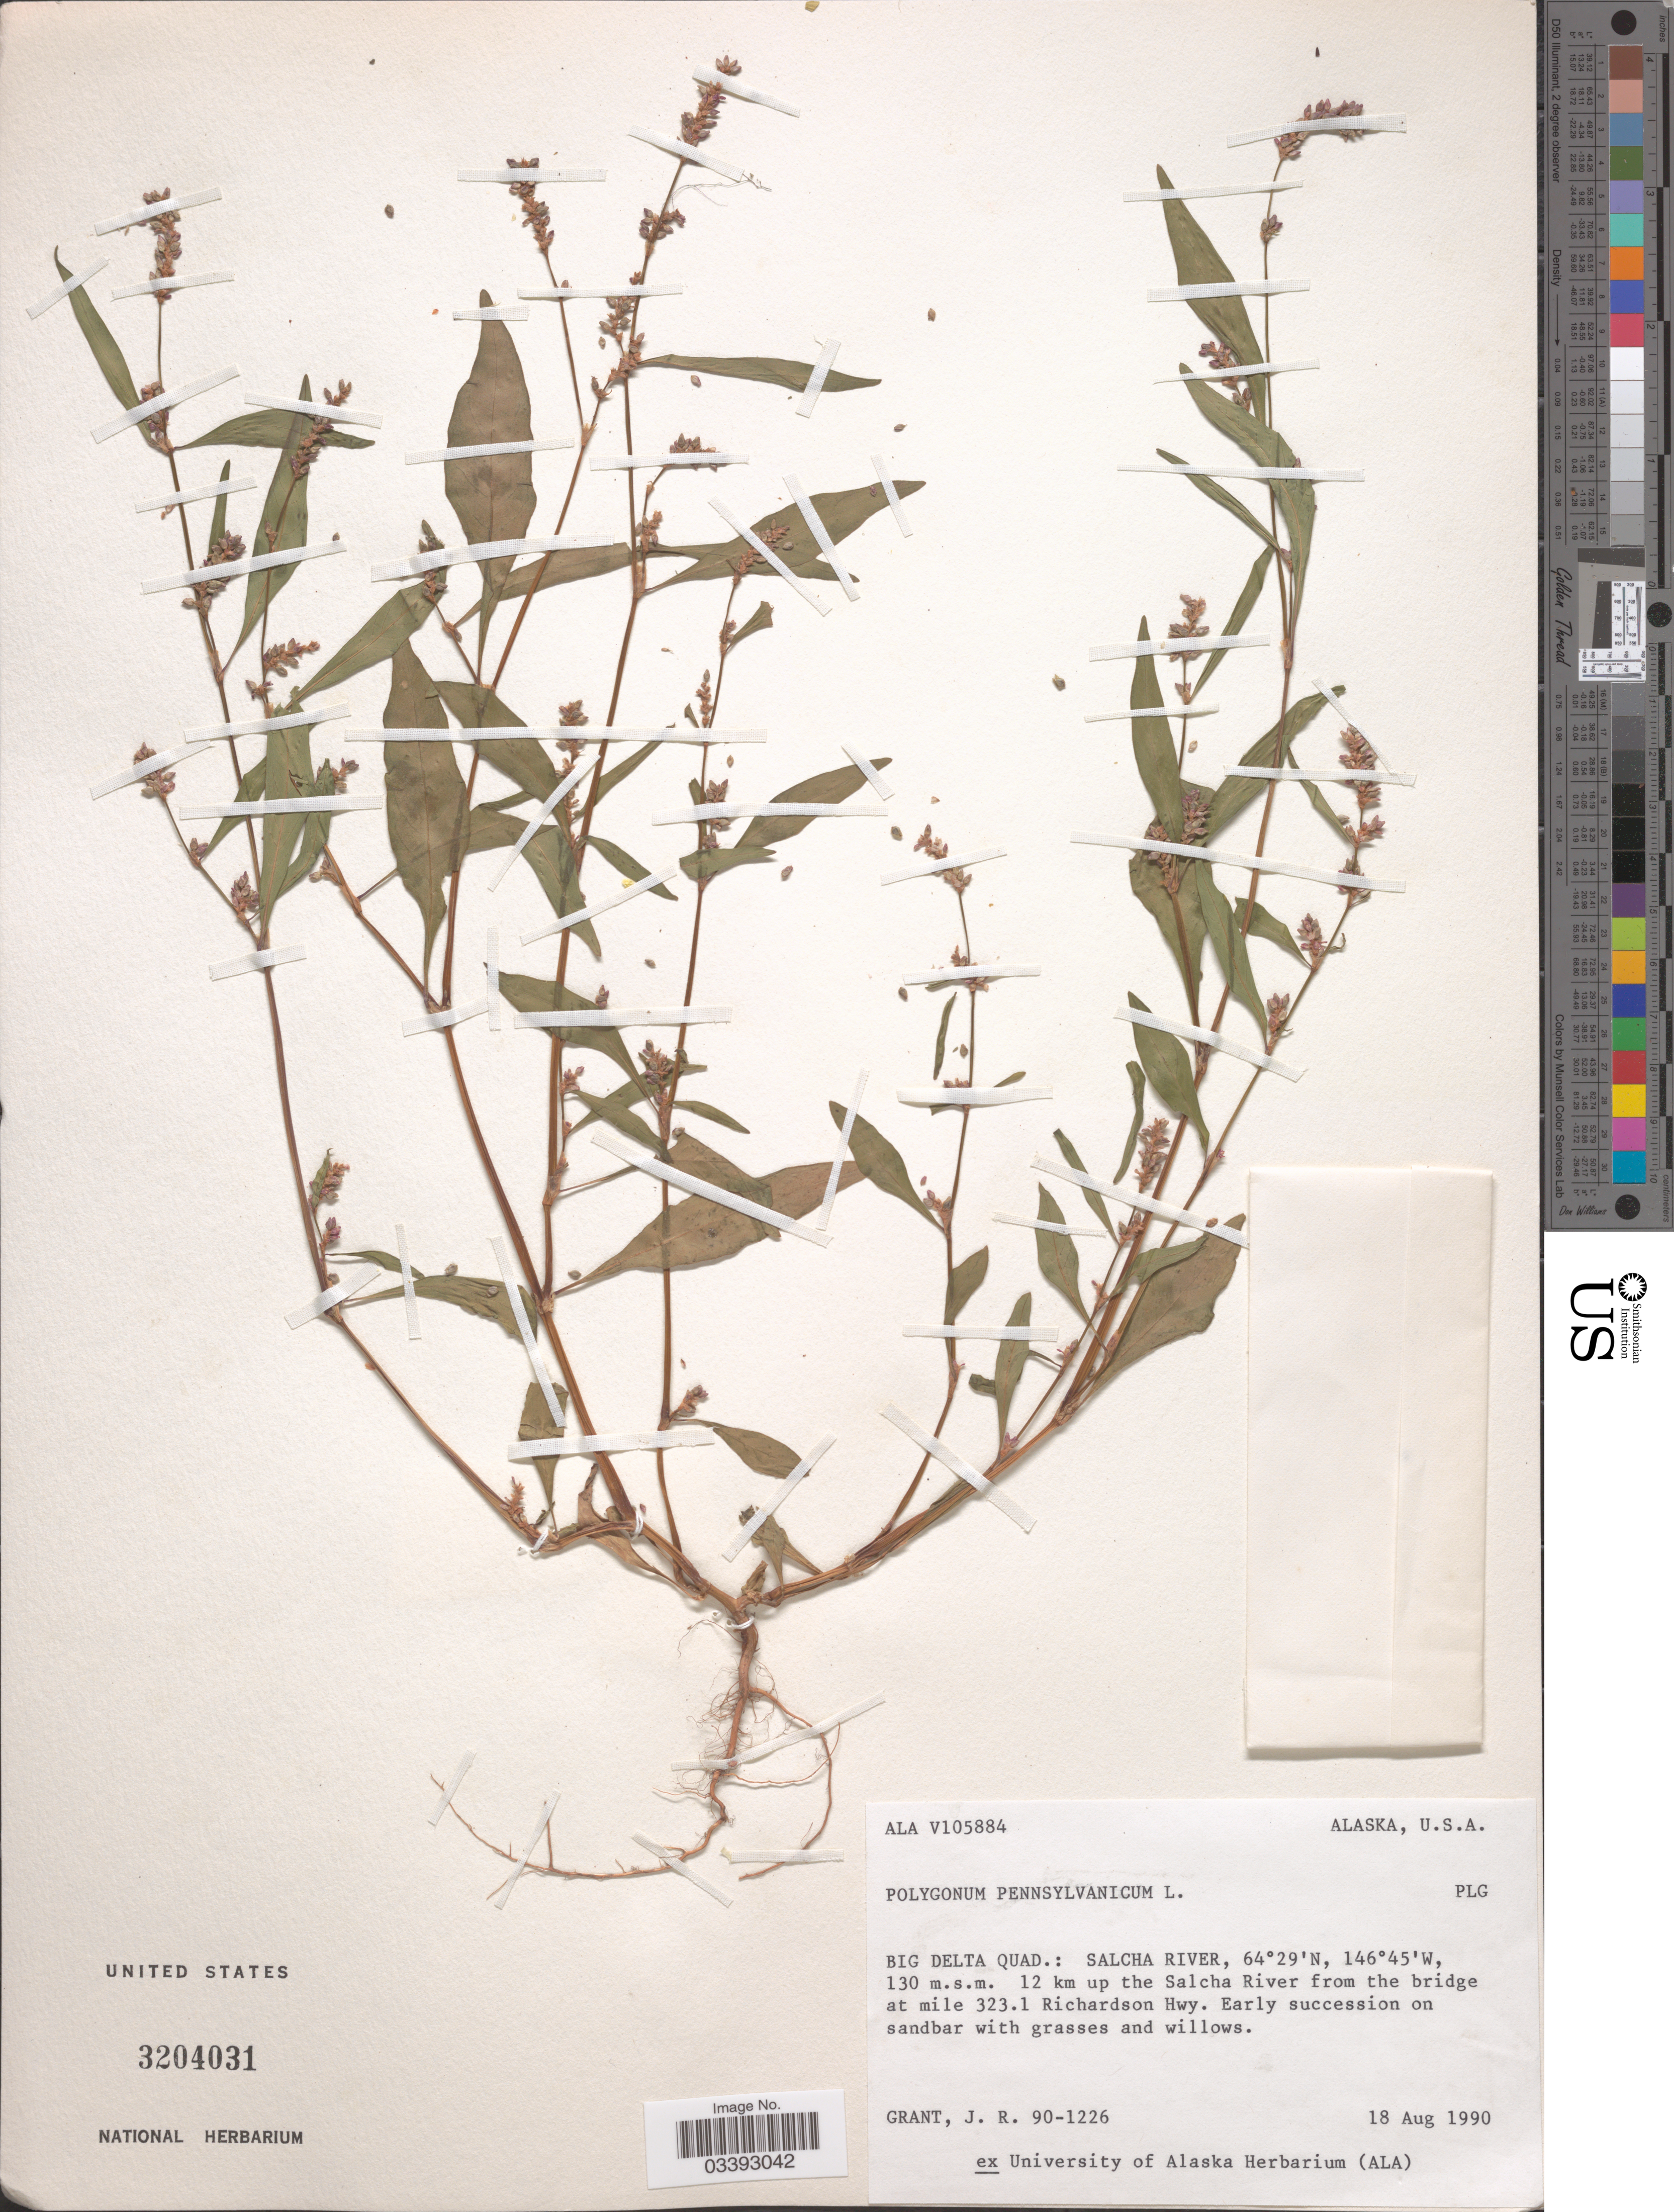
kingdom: Plantae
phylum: Tracheophyta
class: Magnoliopsida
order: Caryophyllales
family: Polygonaceae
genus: Persicaria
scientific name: Persicaria lapathifolia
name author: (L.) Delarbre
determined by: Atha, D. E.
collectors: J. Grant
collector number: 90-1226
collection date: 1990-08-18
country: United States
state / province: Alaska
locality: Big Delta Quad.: Salcha River. 12 km up the Salcha river from the bridge at mile 323. 1 Richardson Hwy.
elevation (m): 130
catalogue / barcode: US 3204031